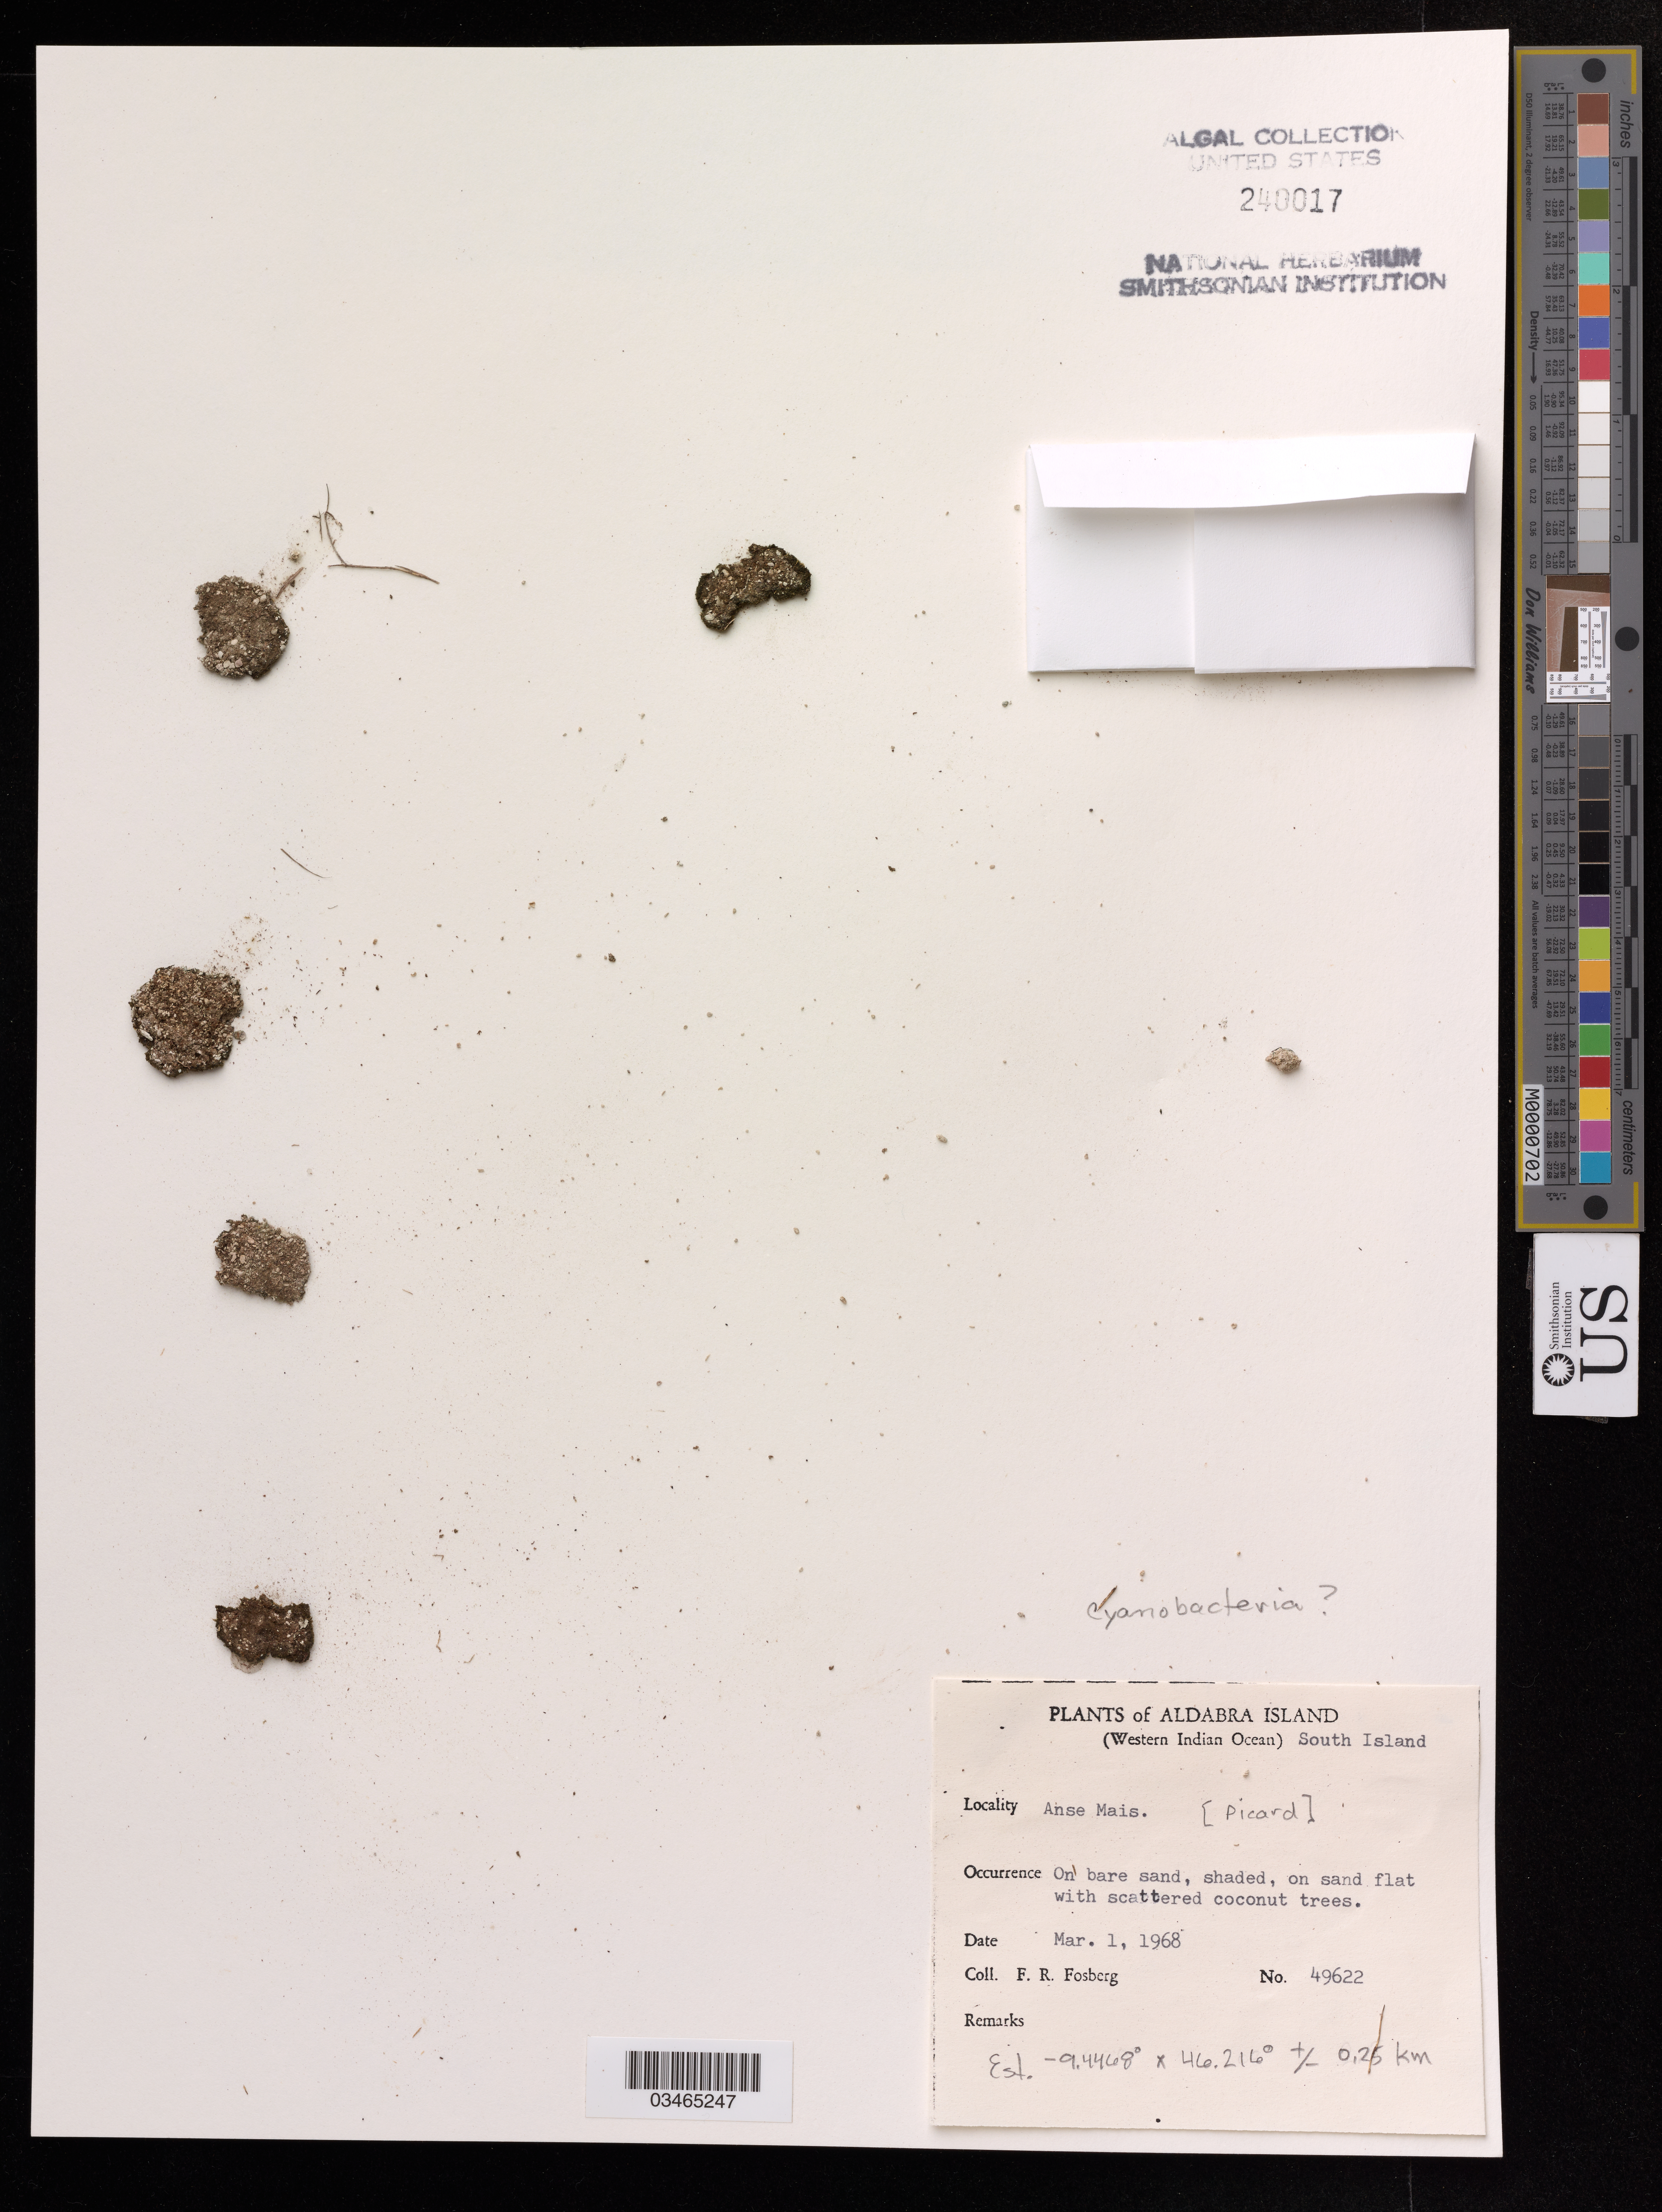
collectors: F. R. Fosberg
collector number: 49622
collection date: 1968-03-01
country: Seychelles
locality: Aldabra Island, (Western Indian Ocean), South Island, Anse Mais.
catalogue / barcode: US 240017